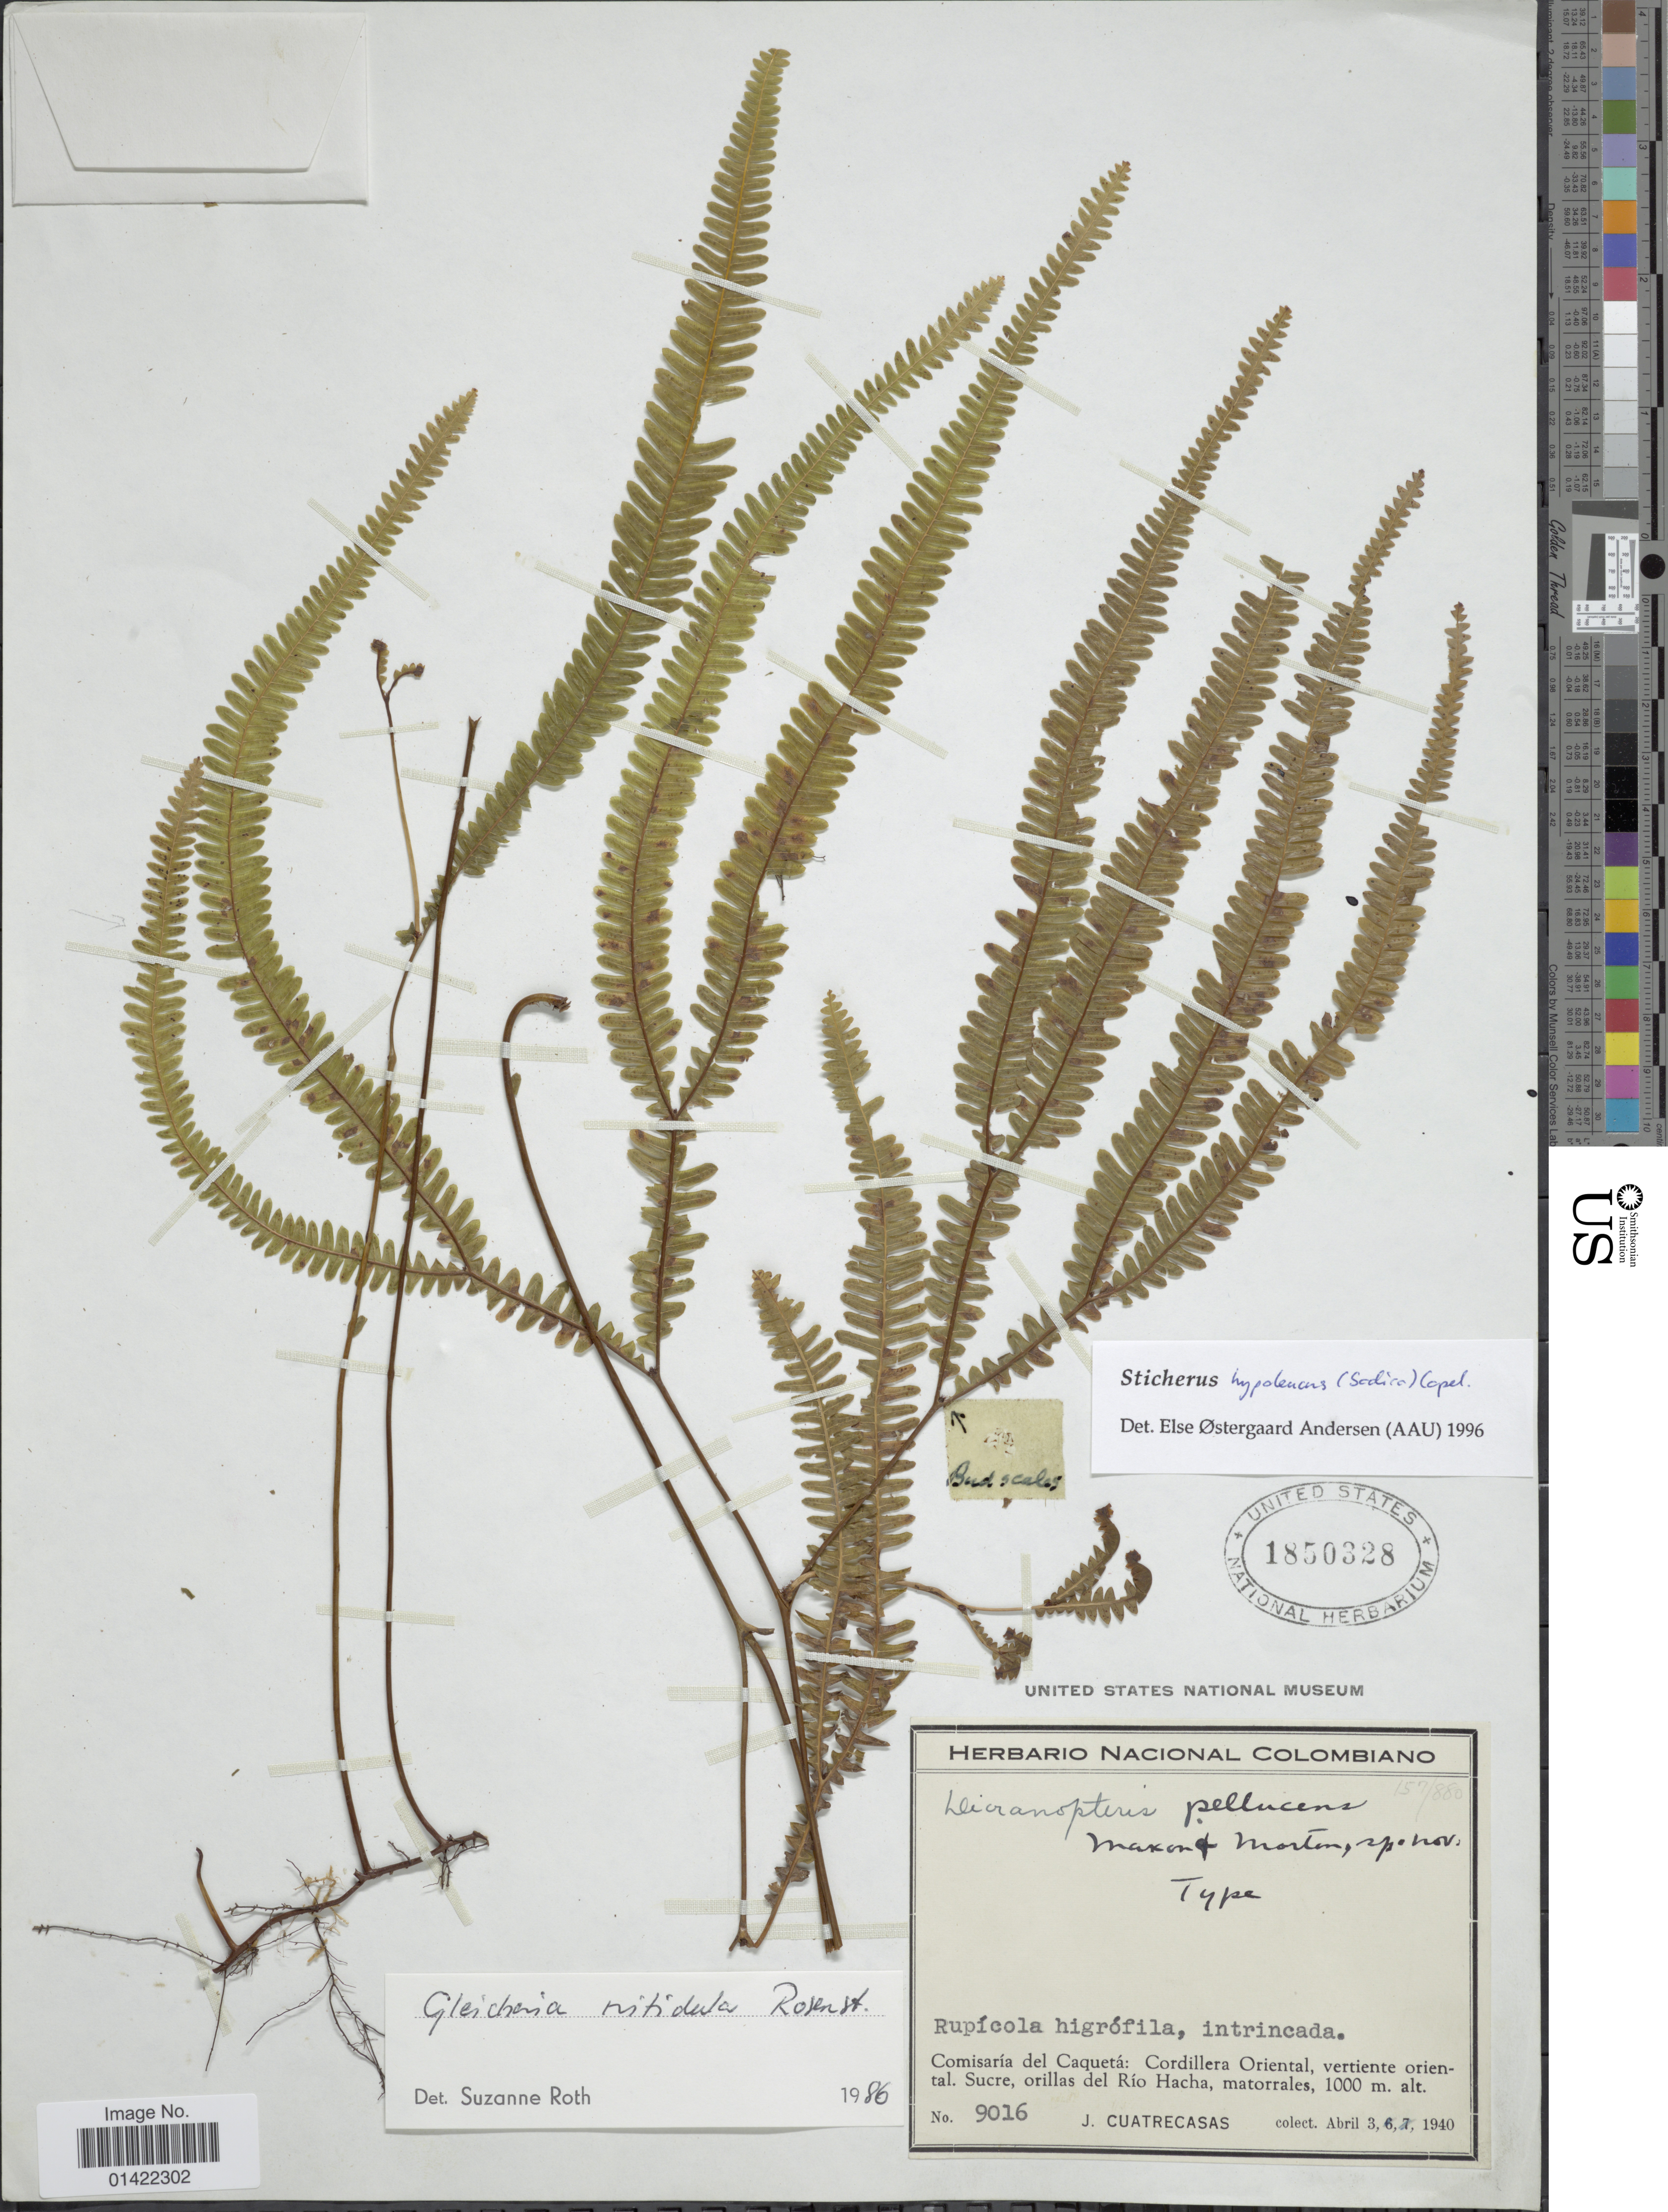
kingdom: Plantae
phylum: Tracheophyta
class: Polypodiopsida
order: Gleicheniales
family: Gleicheniaceae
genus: Sticherus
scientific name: Sticherus hypoleucus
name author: (Sodiro) Copel.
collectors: J. Cuatrecasas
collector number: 9016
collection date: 1940-04-03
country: Colombia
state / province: Caquetá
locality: Cordillera Oriental, vertiente oriental. Sucre, orillas del Río Hacha, matorrales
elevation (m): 1000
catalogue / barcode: US 1850328